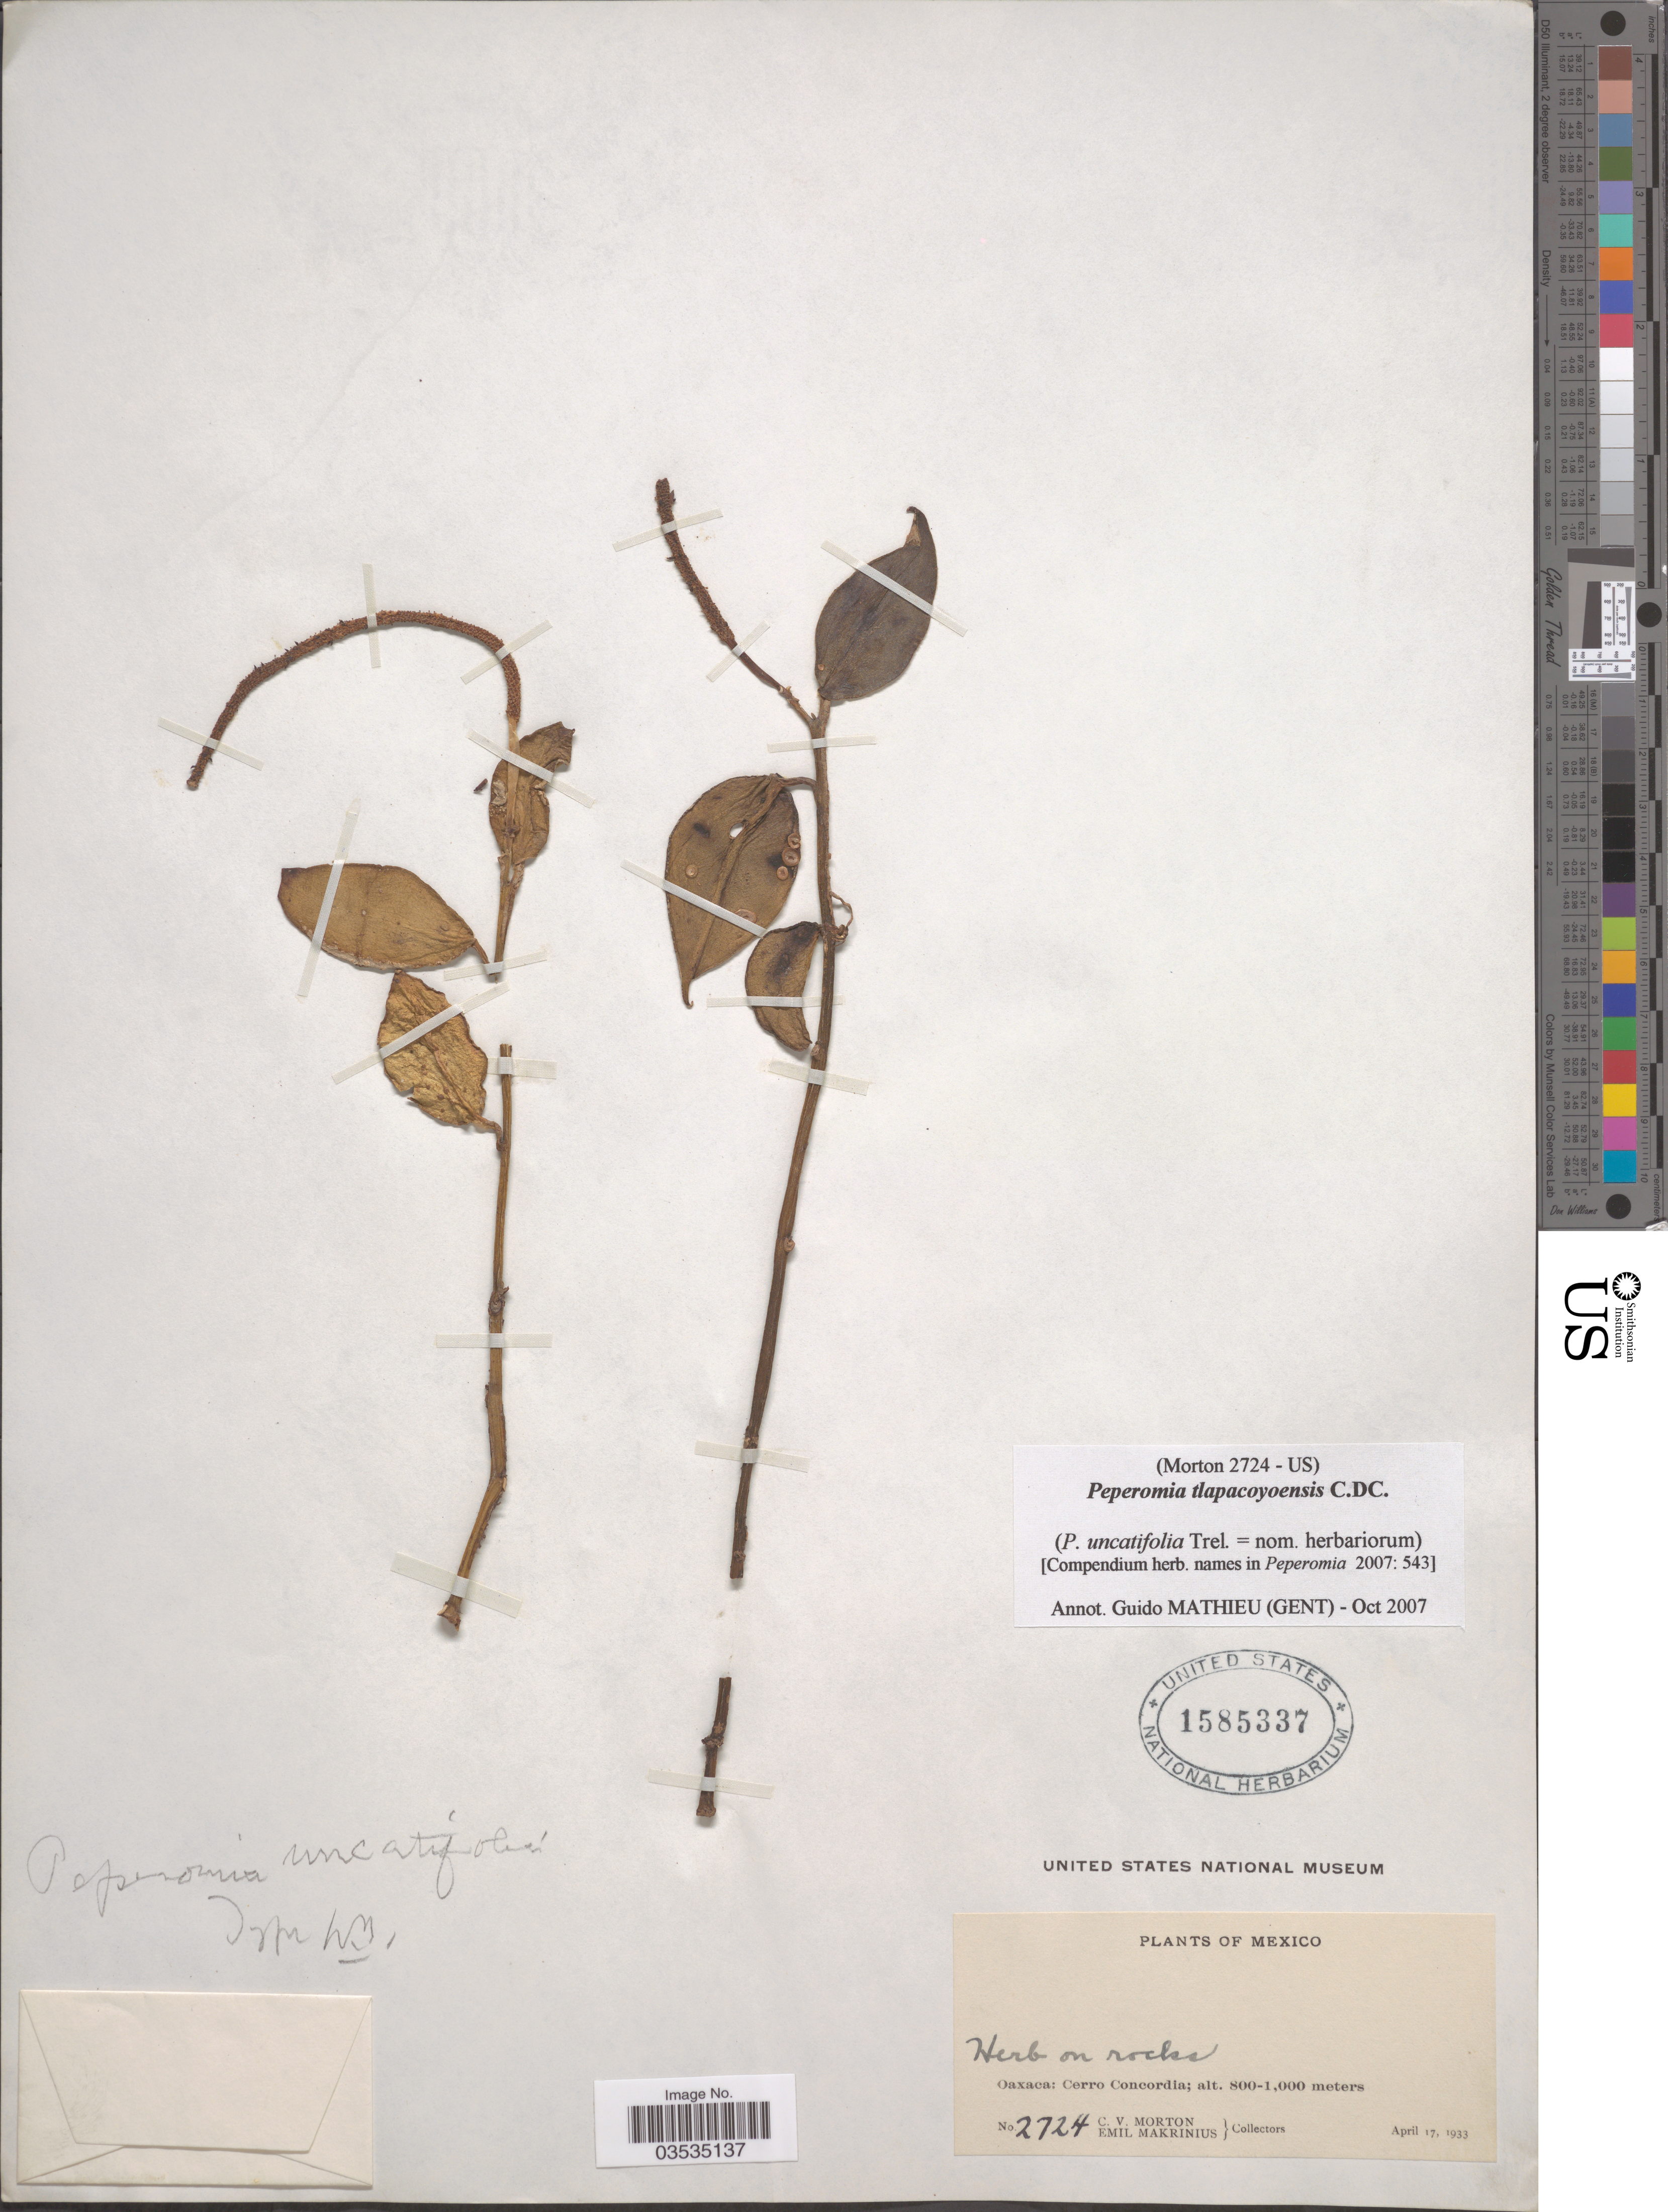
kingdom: Plantae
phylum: Tracheophyta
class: Magnoliopsida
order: Piperales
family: Piperaceae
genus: Peperomia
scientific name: Peperomia tlapacoyensis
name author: C. DC.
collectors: C. V. Morton & E. Makrinius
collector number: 2724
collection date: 1933-04-17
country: Mexico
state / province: Oaxaca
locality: Cerro Concordia.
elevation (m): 800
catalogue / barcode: US 1585337